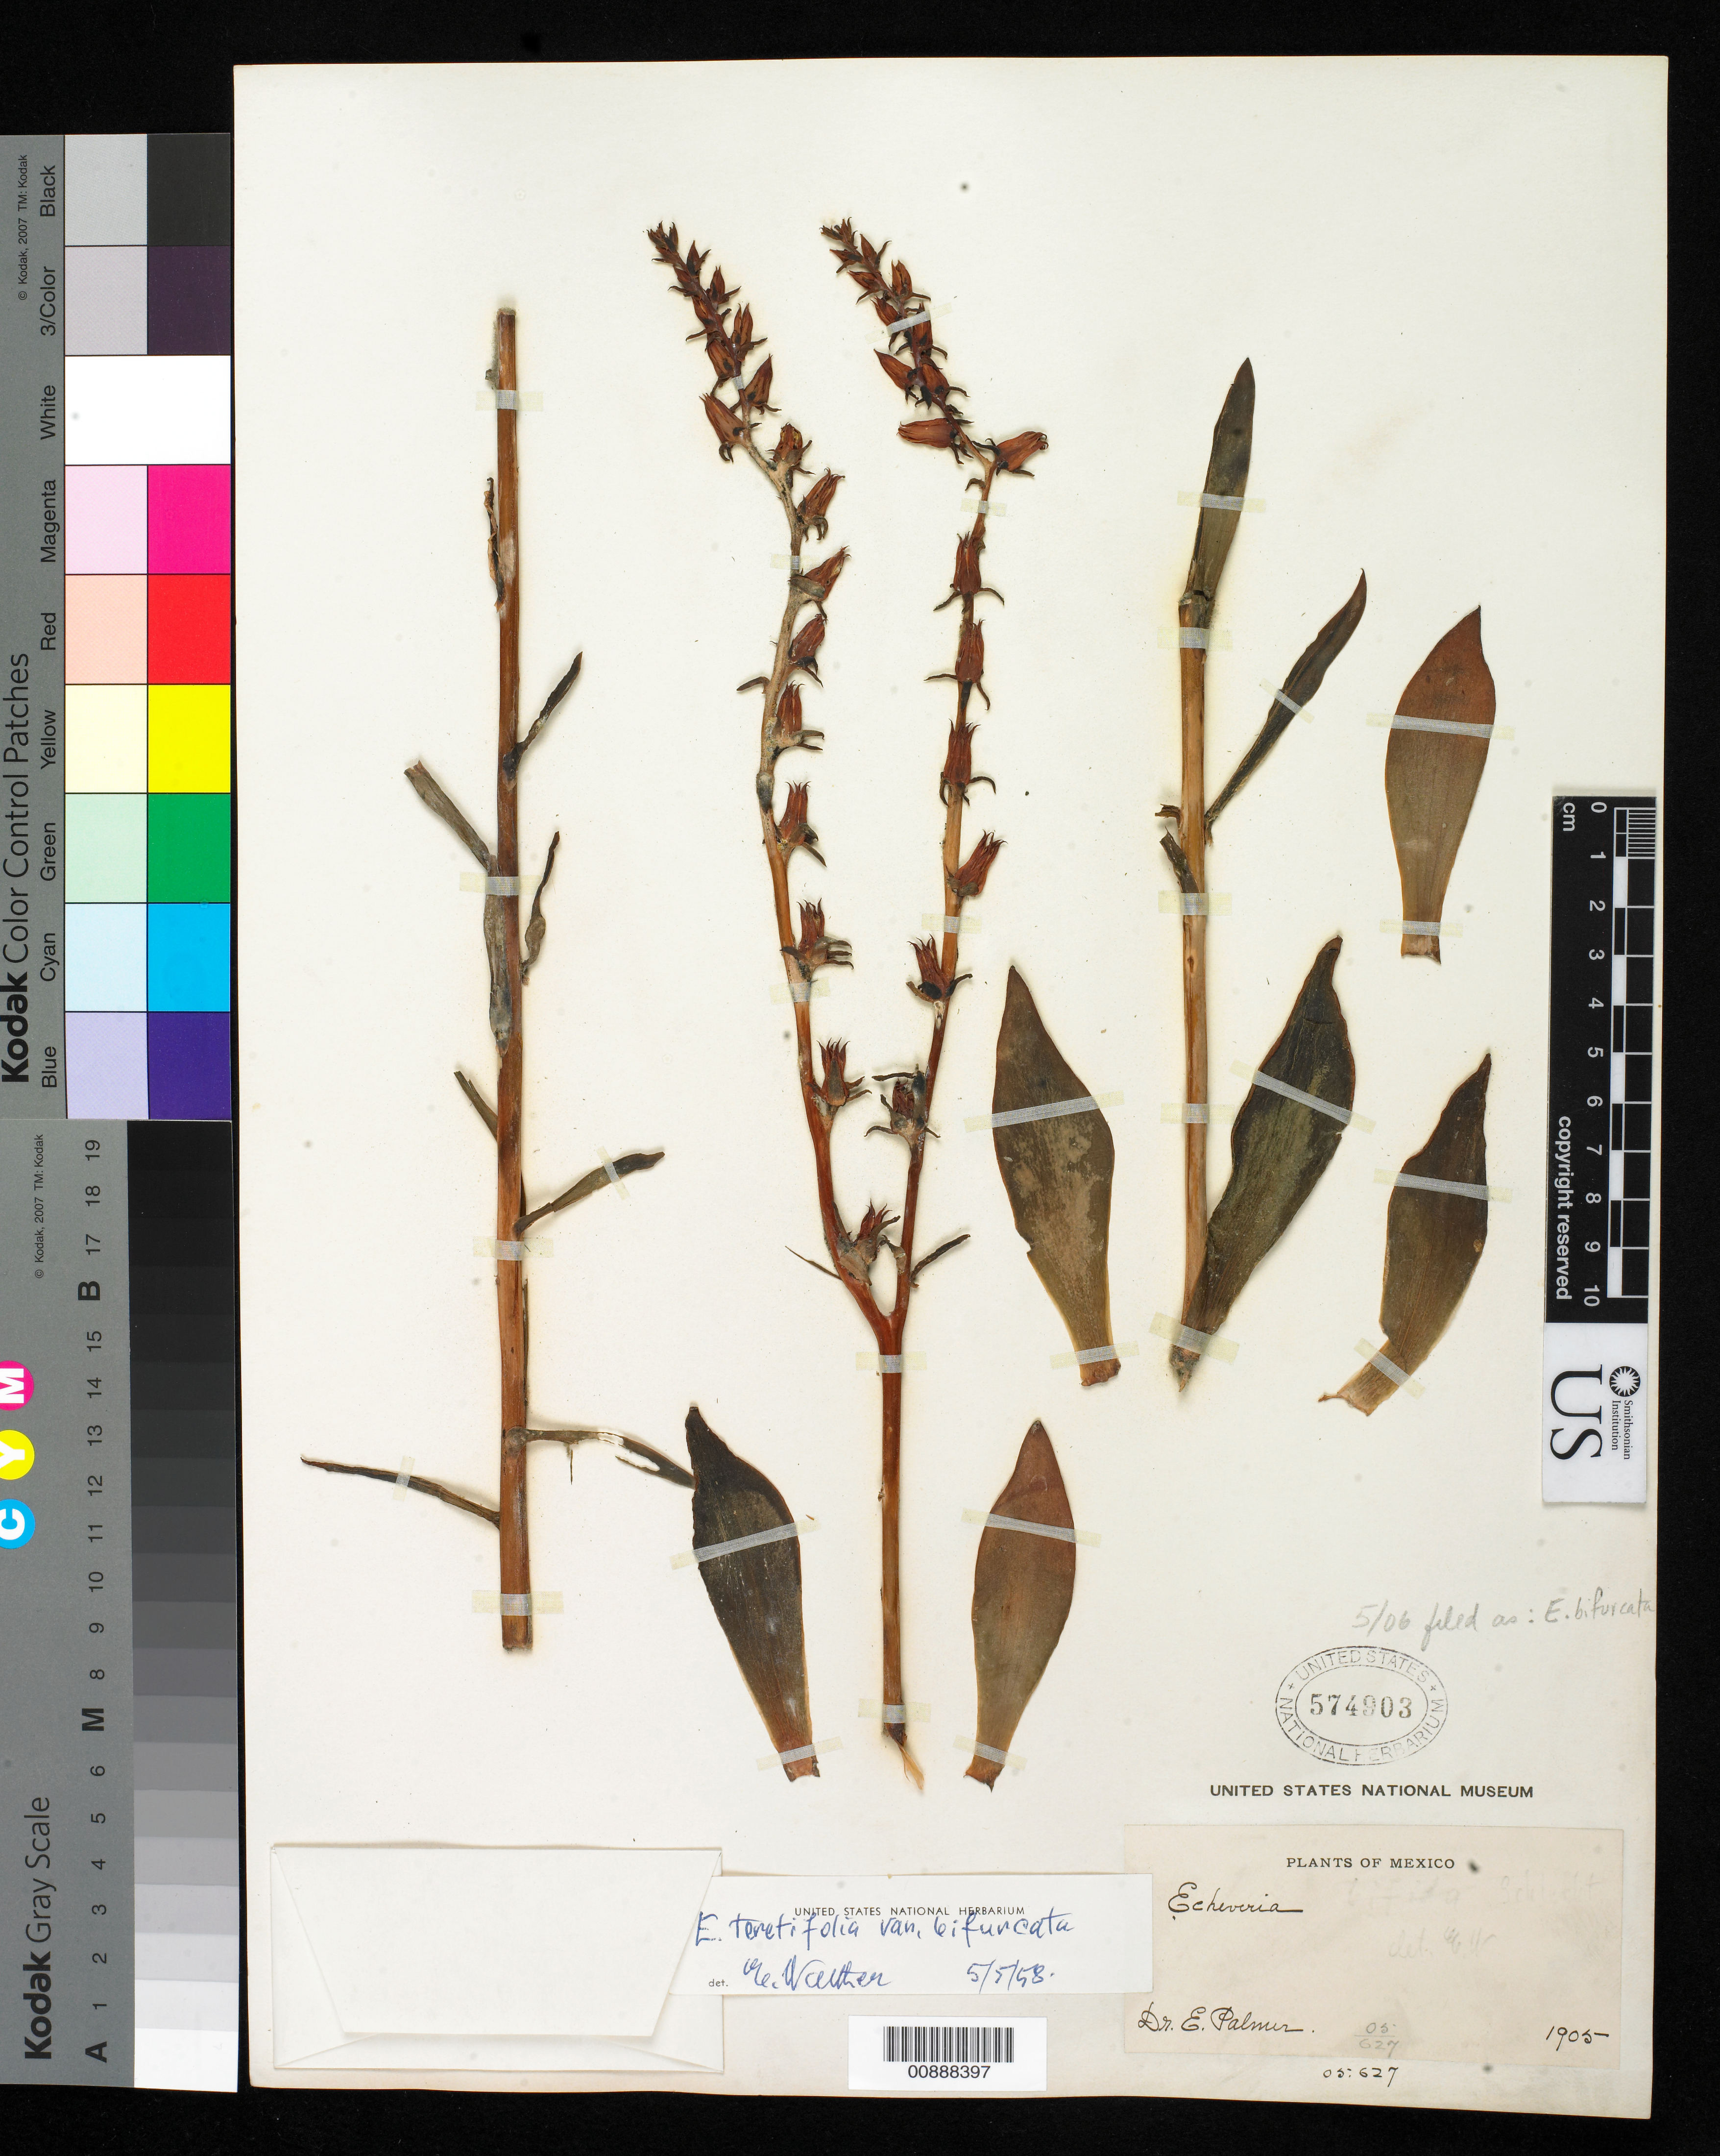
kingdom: Plantae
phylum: Tracheophyta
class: Magnoliopsida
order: Saxifragales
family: Crassulaceae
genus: Echeveria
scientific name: Echeveria bifurcata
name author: Rose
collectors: E. Palmer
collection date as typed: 1905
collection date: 1905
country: Mexico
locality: Mexico.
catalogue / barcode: US 574903